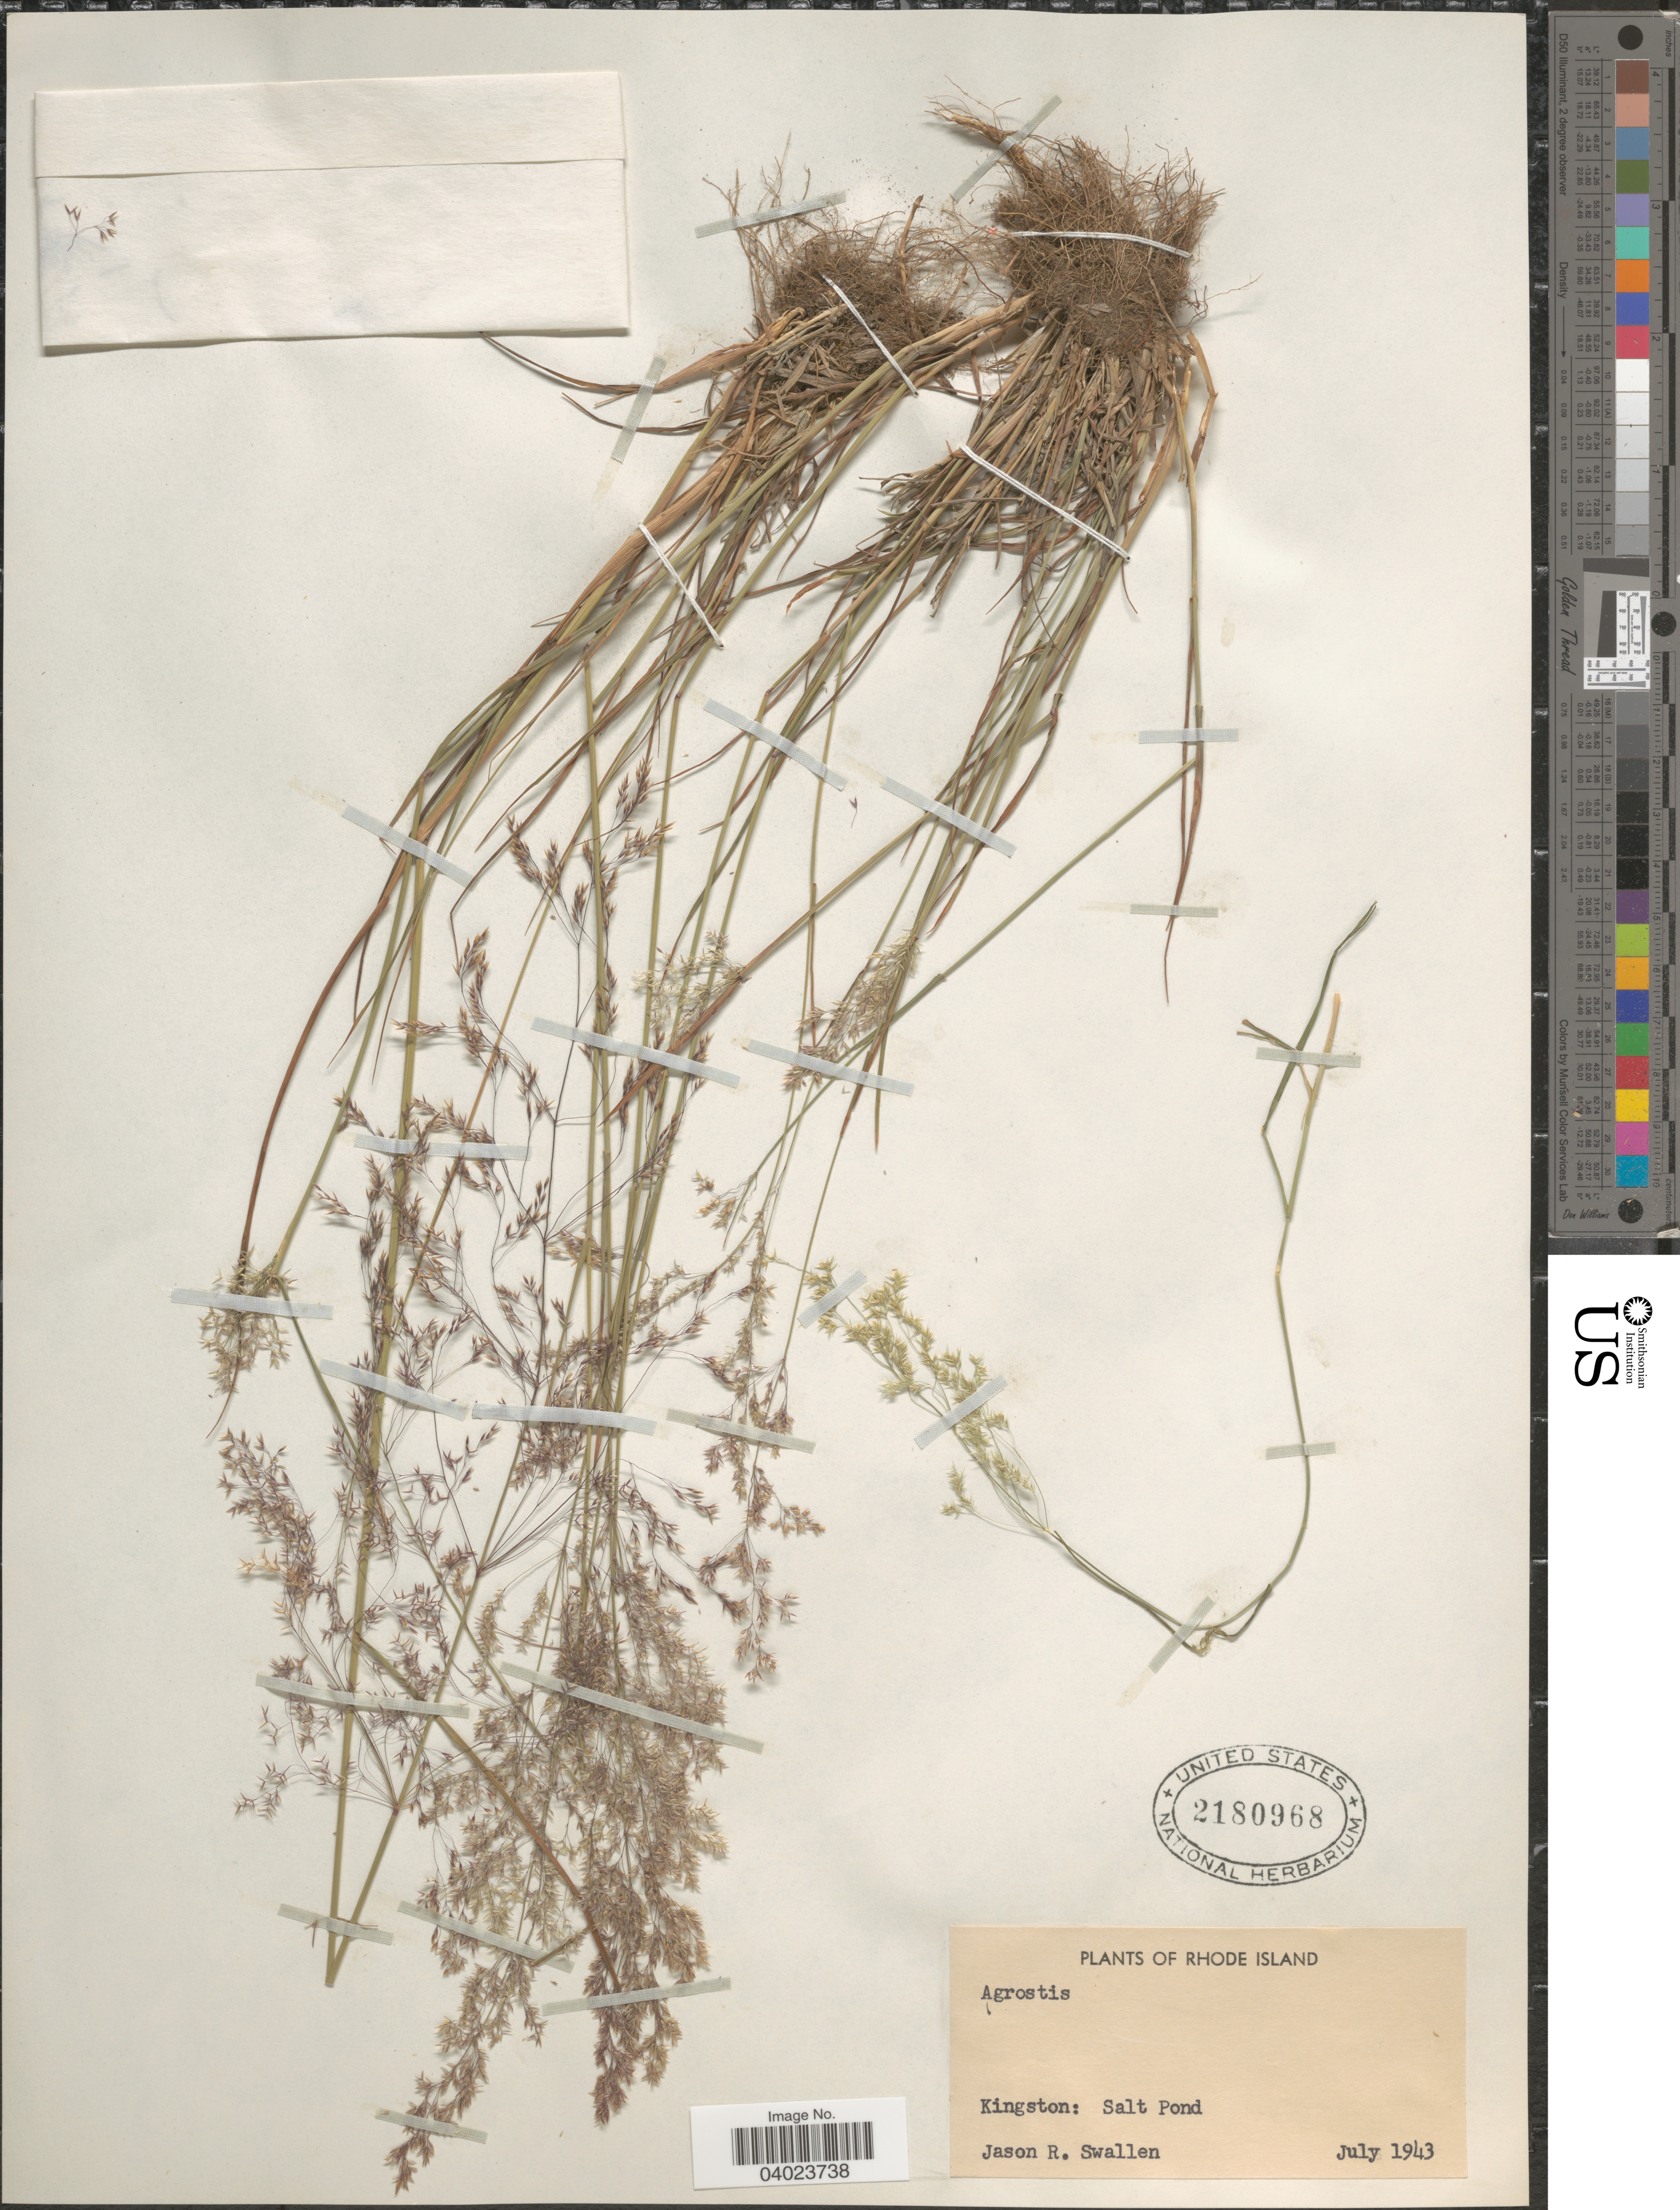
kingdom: Plantae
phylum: Tracheophyta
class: Liliopsida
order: Poales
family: Poaceae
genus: Agrostis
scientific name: Agrostis sp.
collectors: J. R. Swallen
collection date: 1943-07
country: United States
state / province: Rhode Island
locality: Kingston: Salt Pond.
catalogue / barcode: US 2180968